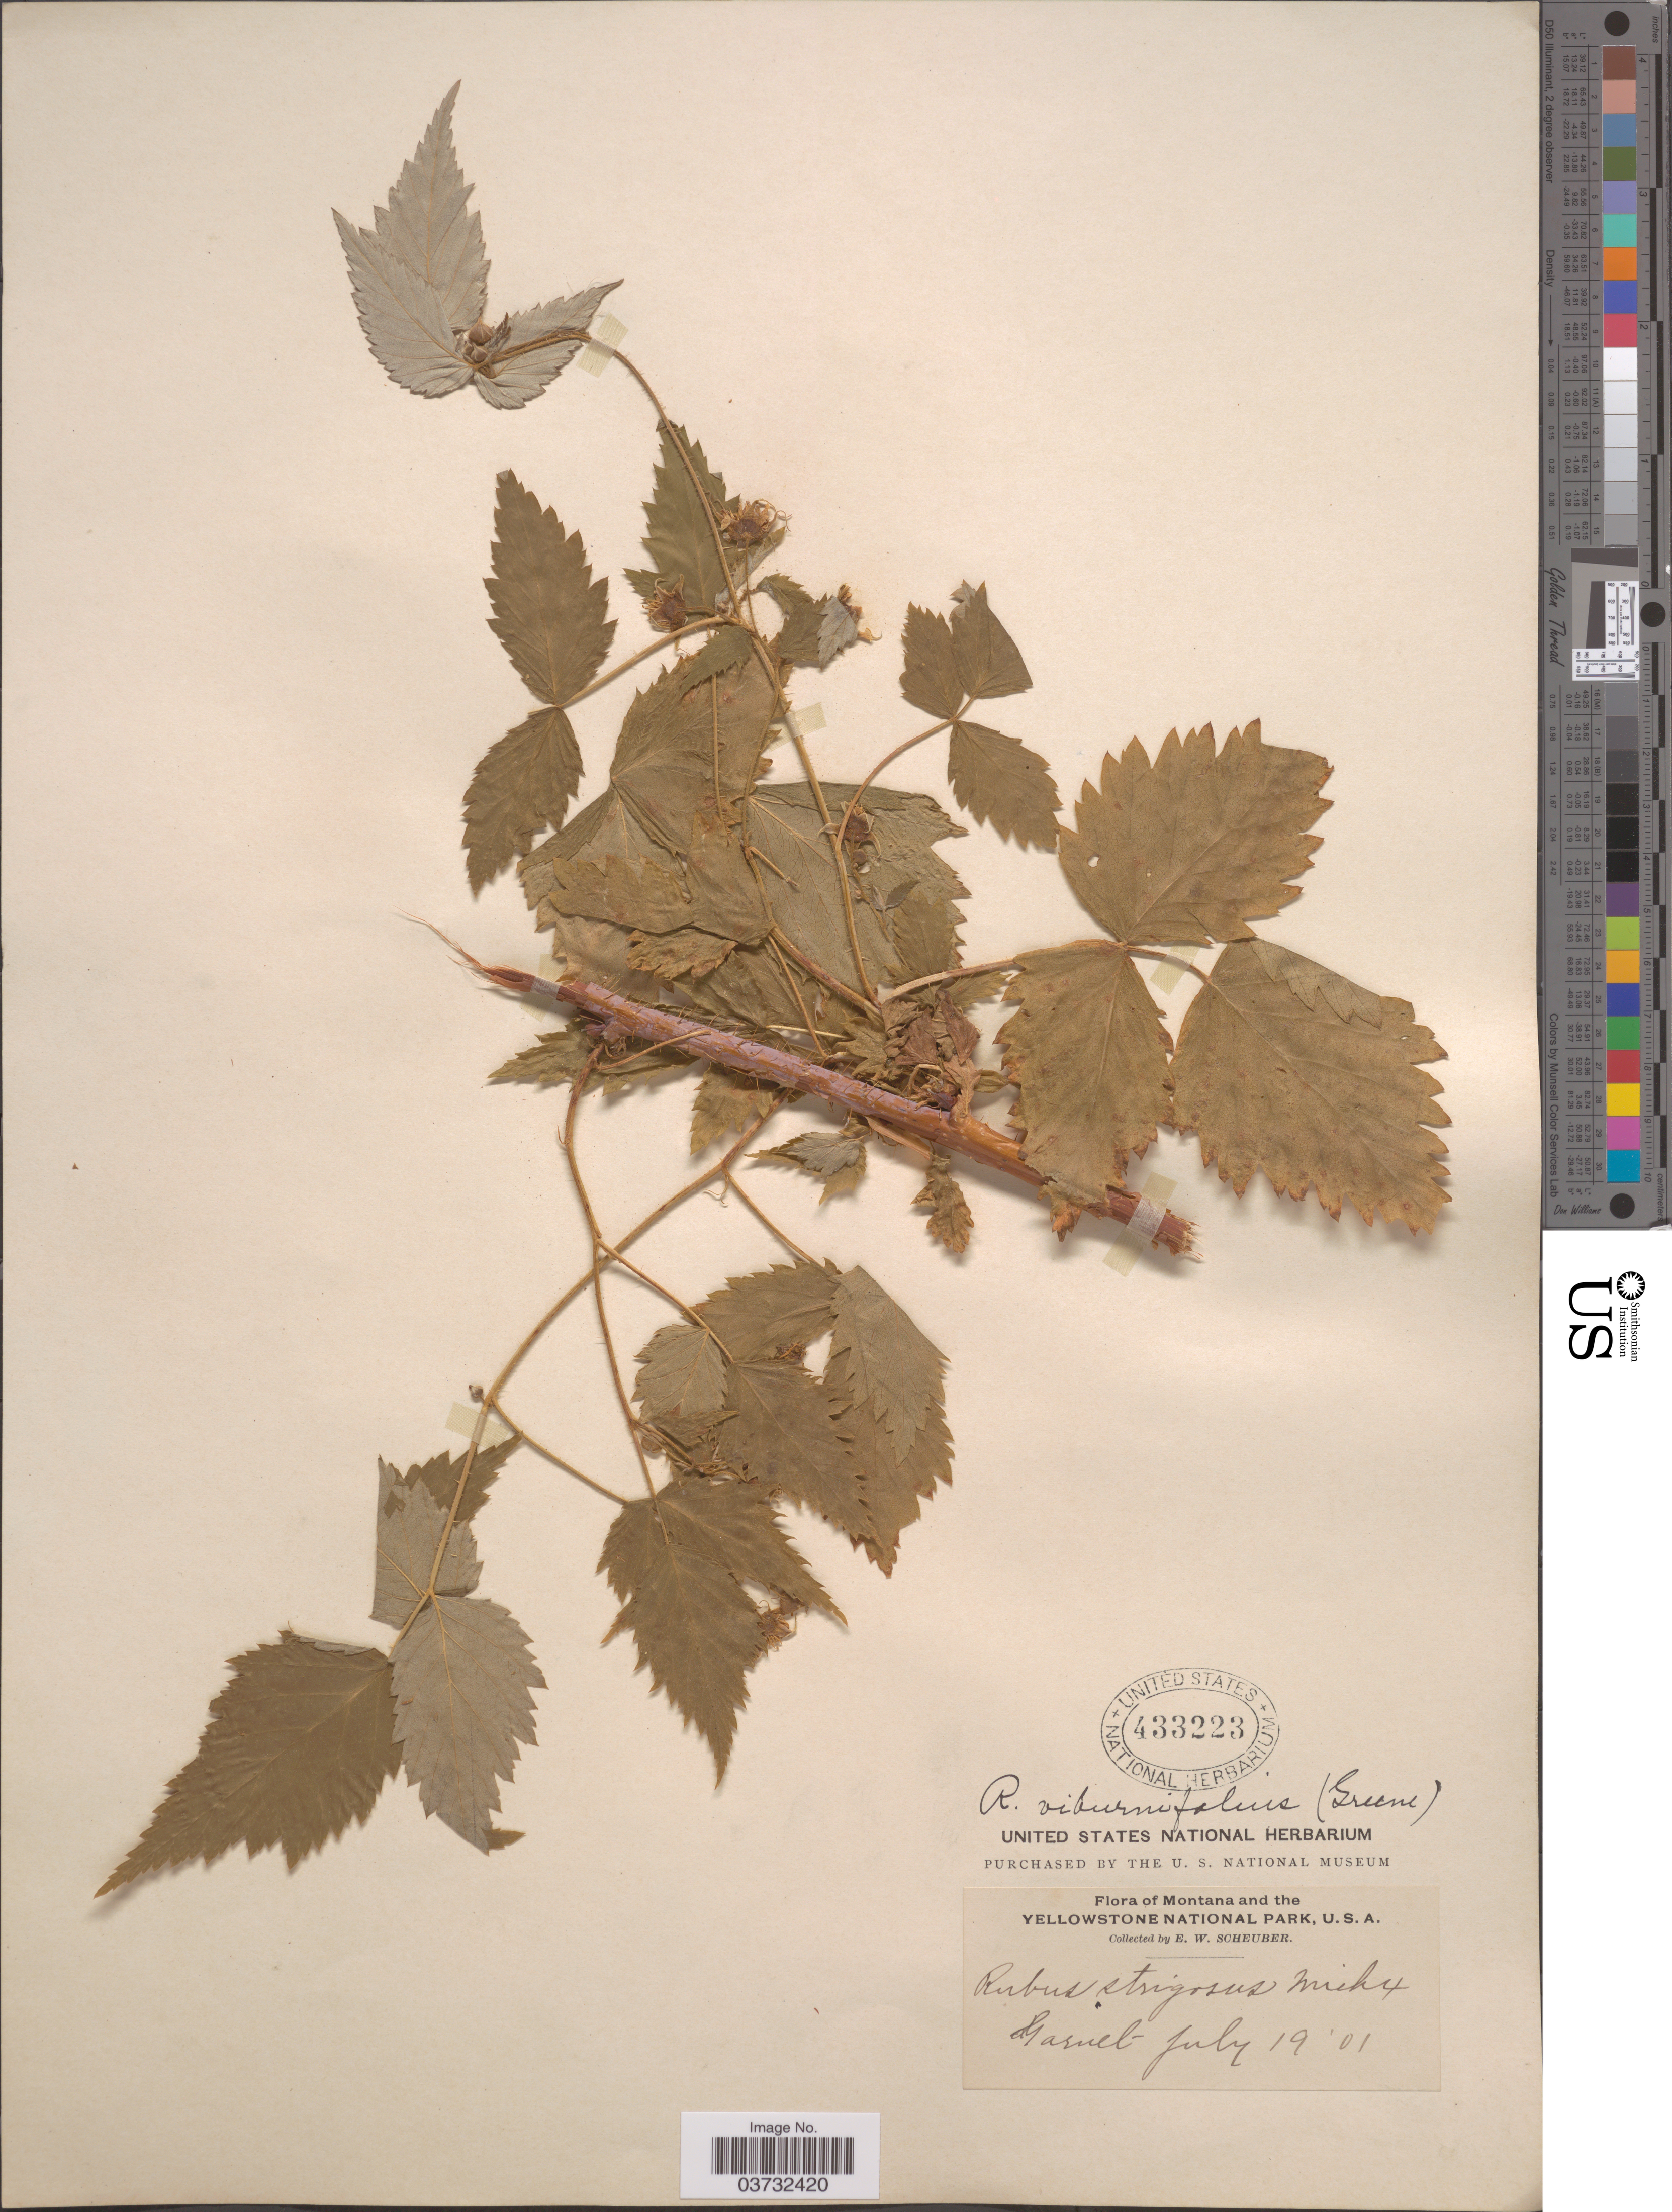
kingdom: Plantae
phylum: Tracheophyta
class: Magnoliopsida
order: Rosales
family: Rosaceae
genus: Rubus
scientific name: Rubus viburnifolius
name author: Focke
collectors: E. Scheuber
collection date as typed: Transcribed d/m/y: 19/7/1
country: United States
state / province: Montana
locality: The Yellowstone National Park. Garnet.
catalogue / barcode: US 433223